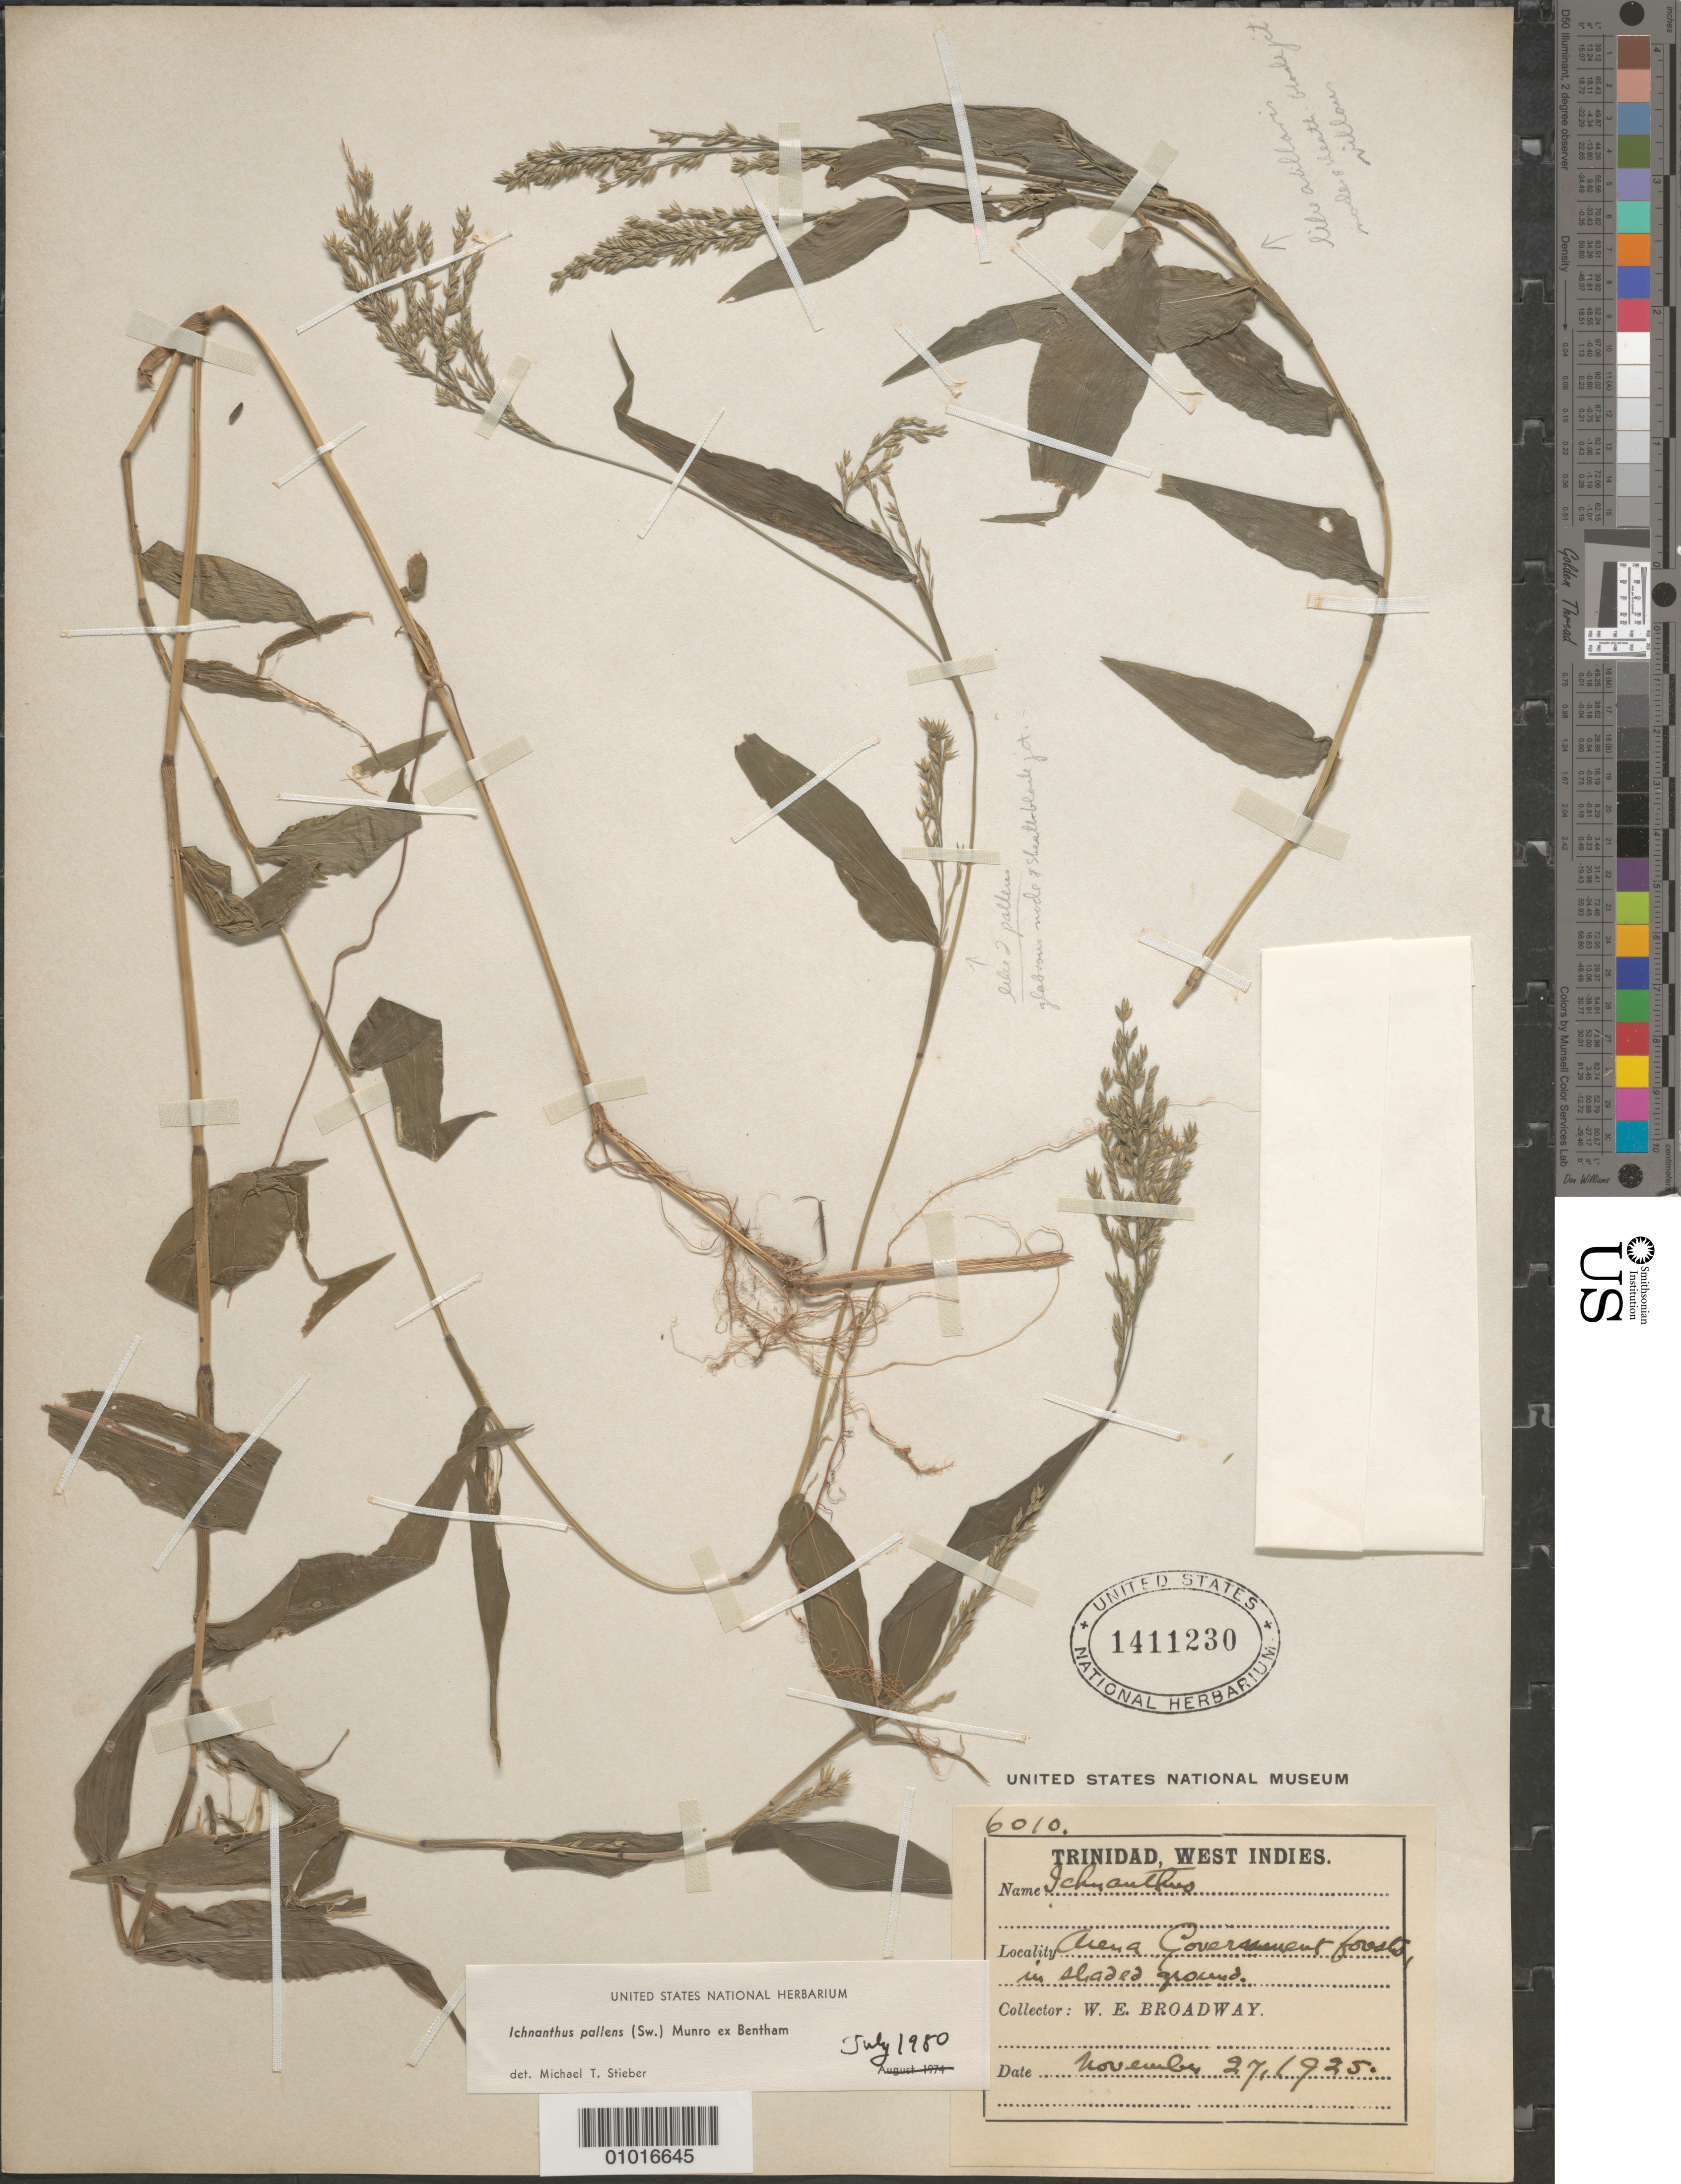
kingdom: Plantae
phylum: Tracheophyta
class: Liliopsida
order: Poales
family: Poaceae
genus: Ichnanthus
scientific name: Ichnanthus pallens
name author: (Sw.) Munro ex Benth.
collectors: W. E. Broadway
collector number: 6010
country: Trinidad and Tobago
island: Trinidad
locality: Government forests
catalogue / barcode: US 1411230